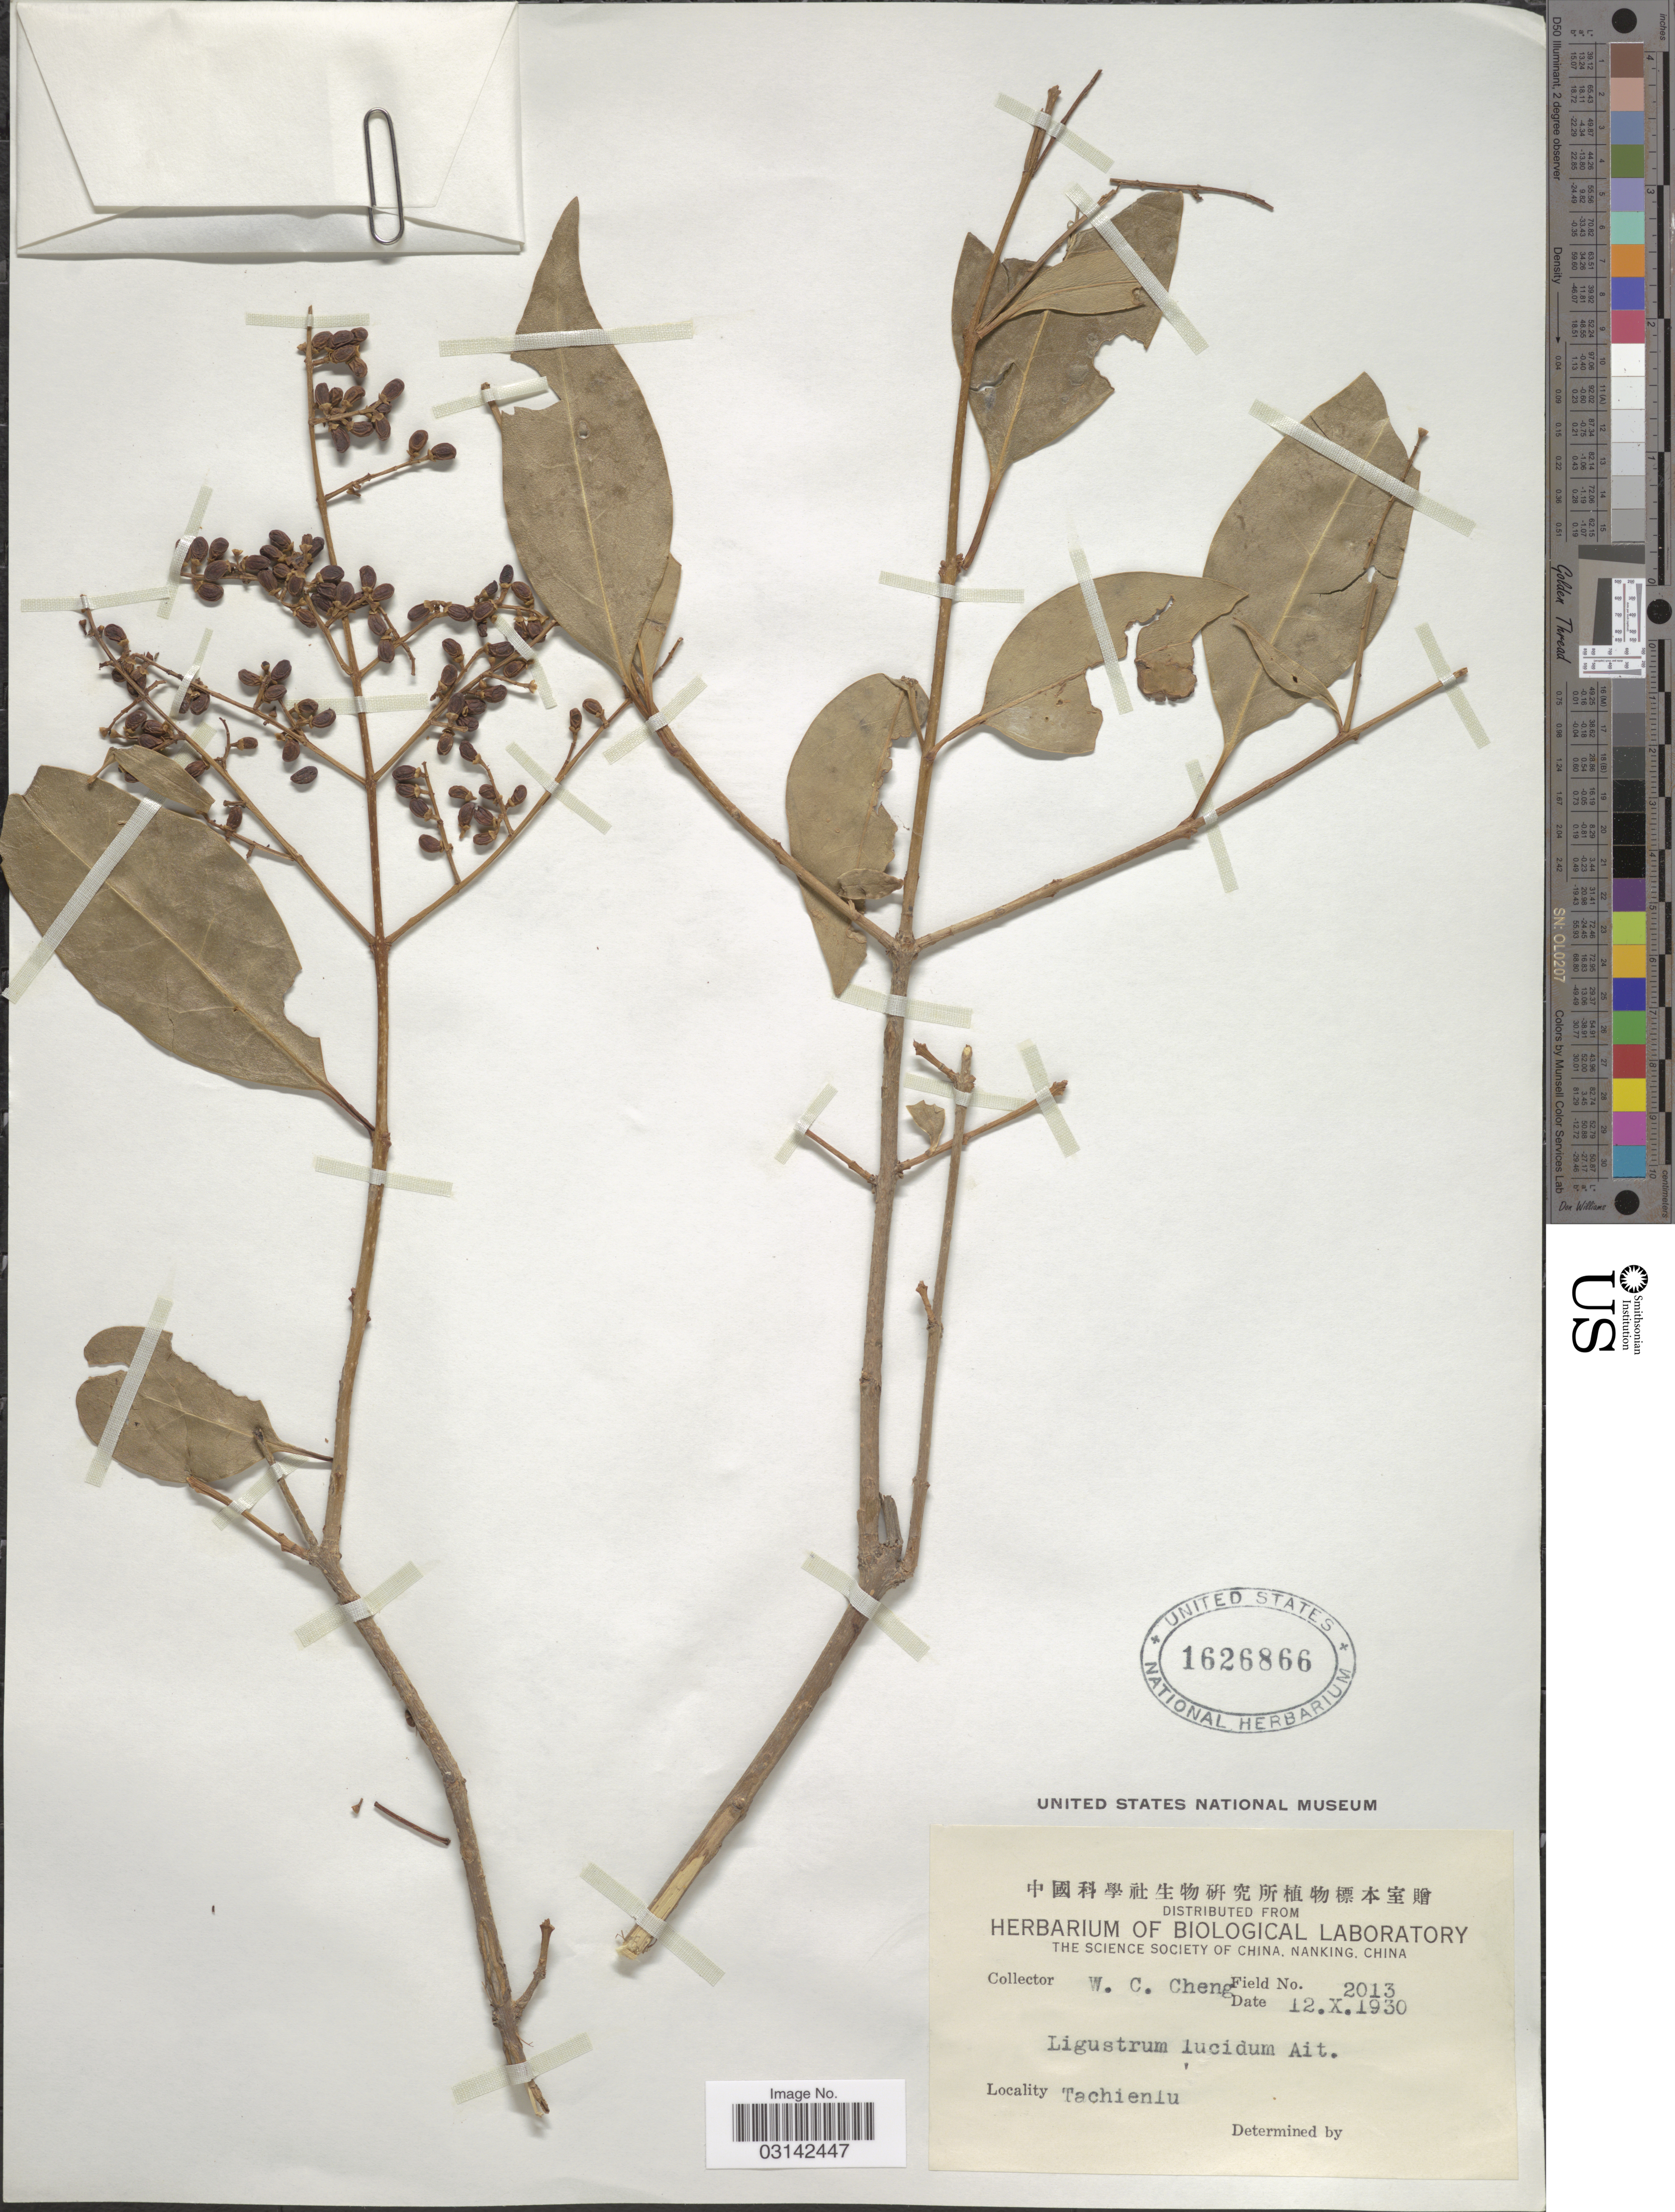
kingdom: Plantae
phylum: Tracheophyta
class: Magnoliopsida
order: Lamiales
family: Oleaceae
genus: Ligustrum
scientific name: Ligustrum lucidum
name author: W.T. Aiton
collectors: W. C. Cheng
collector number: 2013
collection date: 1930-10-12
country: China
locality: Tachienlu.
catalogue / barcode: US 1626866